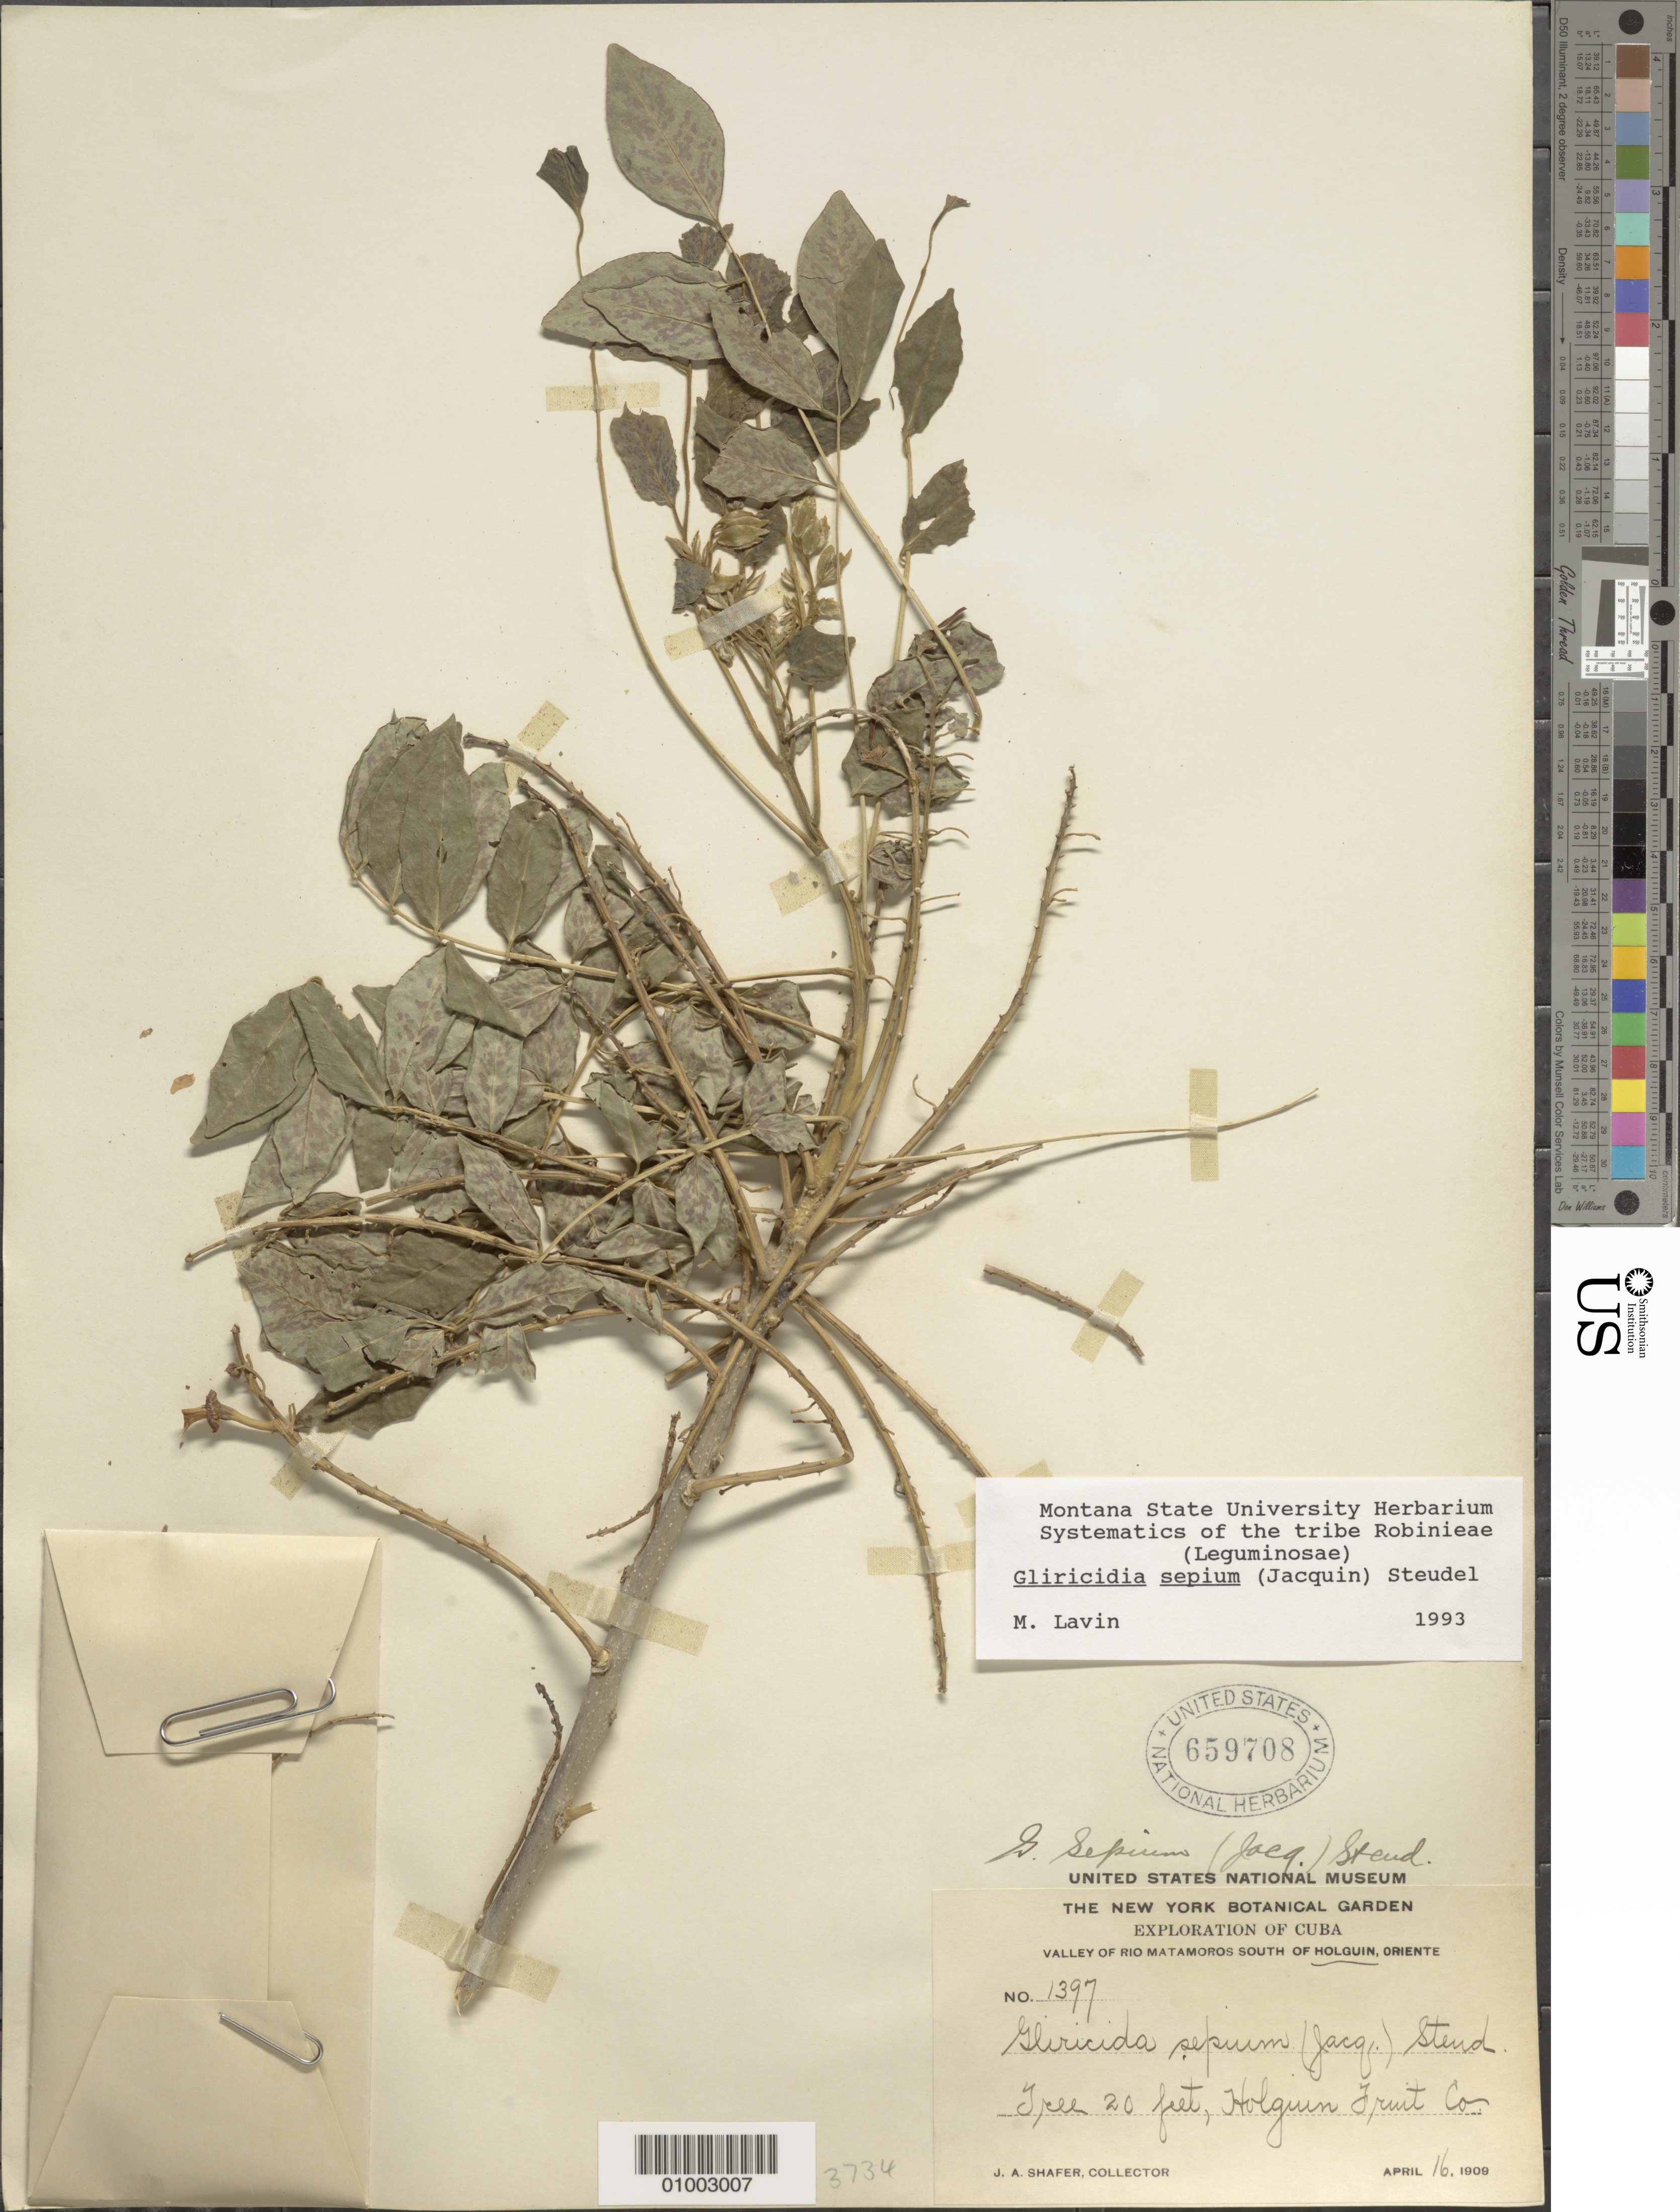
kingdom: Plantae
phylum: Tracheophyta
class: Magnoliopsida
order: Fabales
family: Fabaceae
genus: Gliricidia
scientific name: Gliricidia sepium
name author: (Jacq.) Kunth ex Walp.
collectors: J. A. Shafer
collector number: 1397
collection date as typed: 16 Apr 1909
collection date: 1909-04-16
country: Cuba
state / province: Holguín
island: Cuba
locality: Valley of Rio Matamoros South of Holguin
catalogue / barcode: US 659708